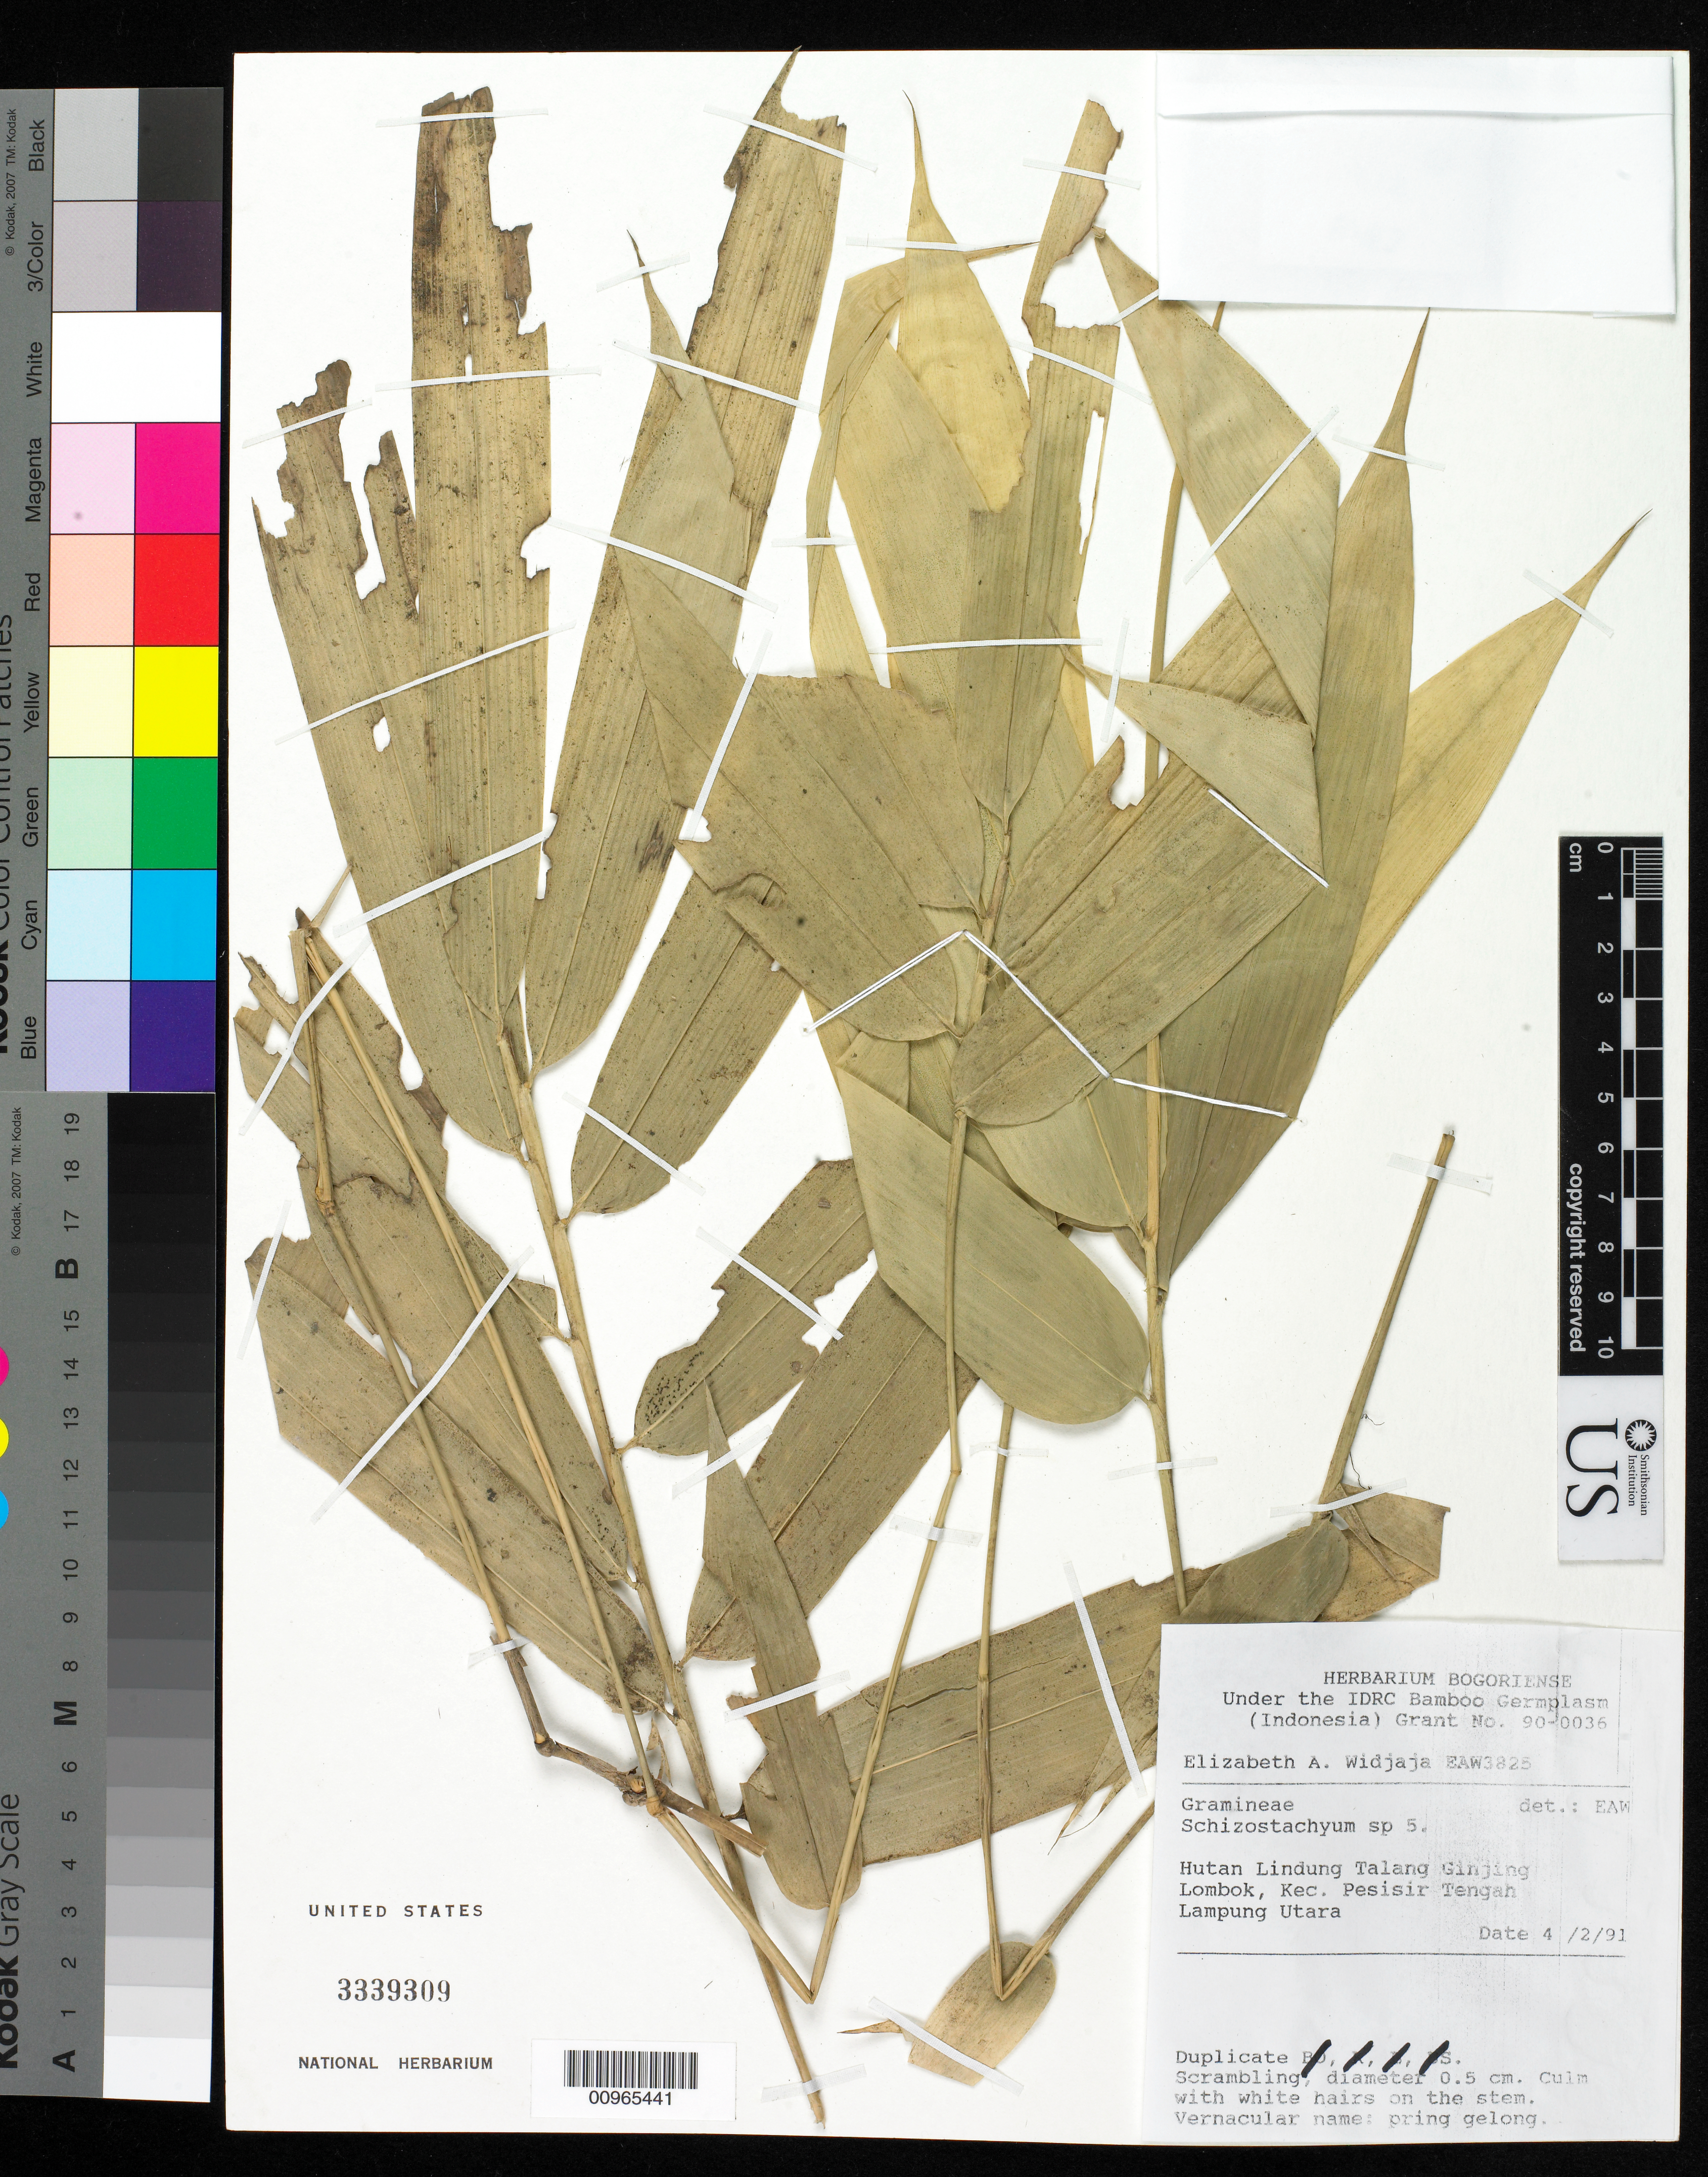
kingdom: Plantae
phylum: Tracheophyta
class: Liliopsida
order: Poales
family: Poaceae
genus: Schizostachyum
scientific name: Schizostachyum sp.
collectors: E. A. Widjaja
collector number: EAW 3825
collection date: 1991-02-04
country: Indonesia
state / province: Sumatra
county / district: Lampung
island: Sumatra I.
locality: Hutan Lindung Talang Ginjing, Lombok, Kec. Peisir Tengah, Lampung Utara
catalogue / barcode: US 3339309